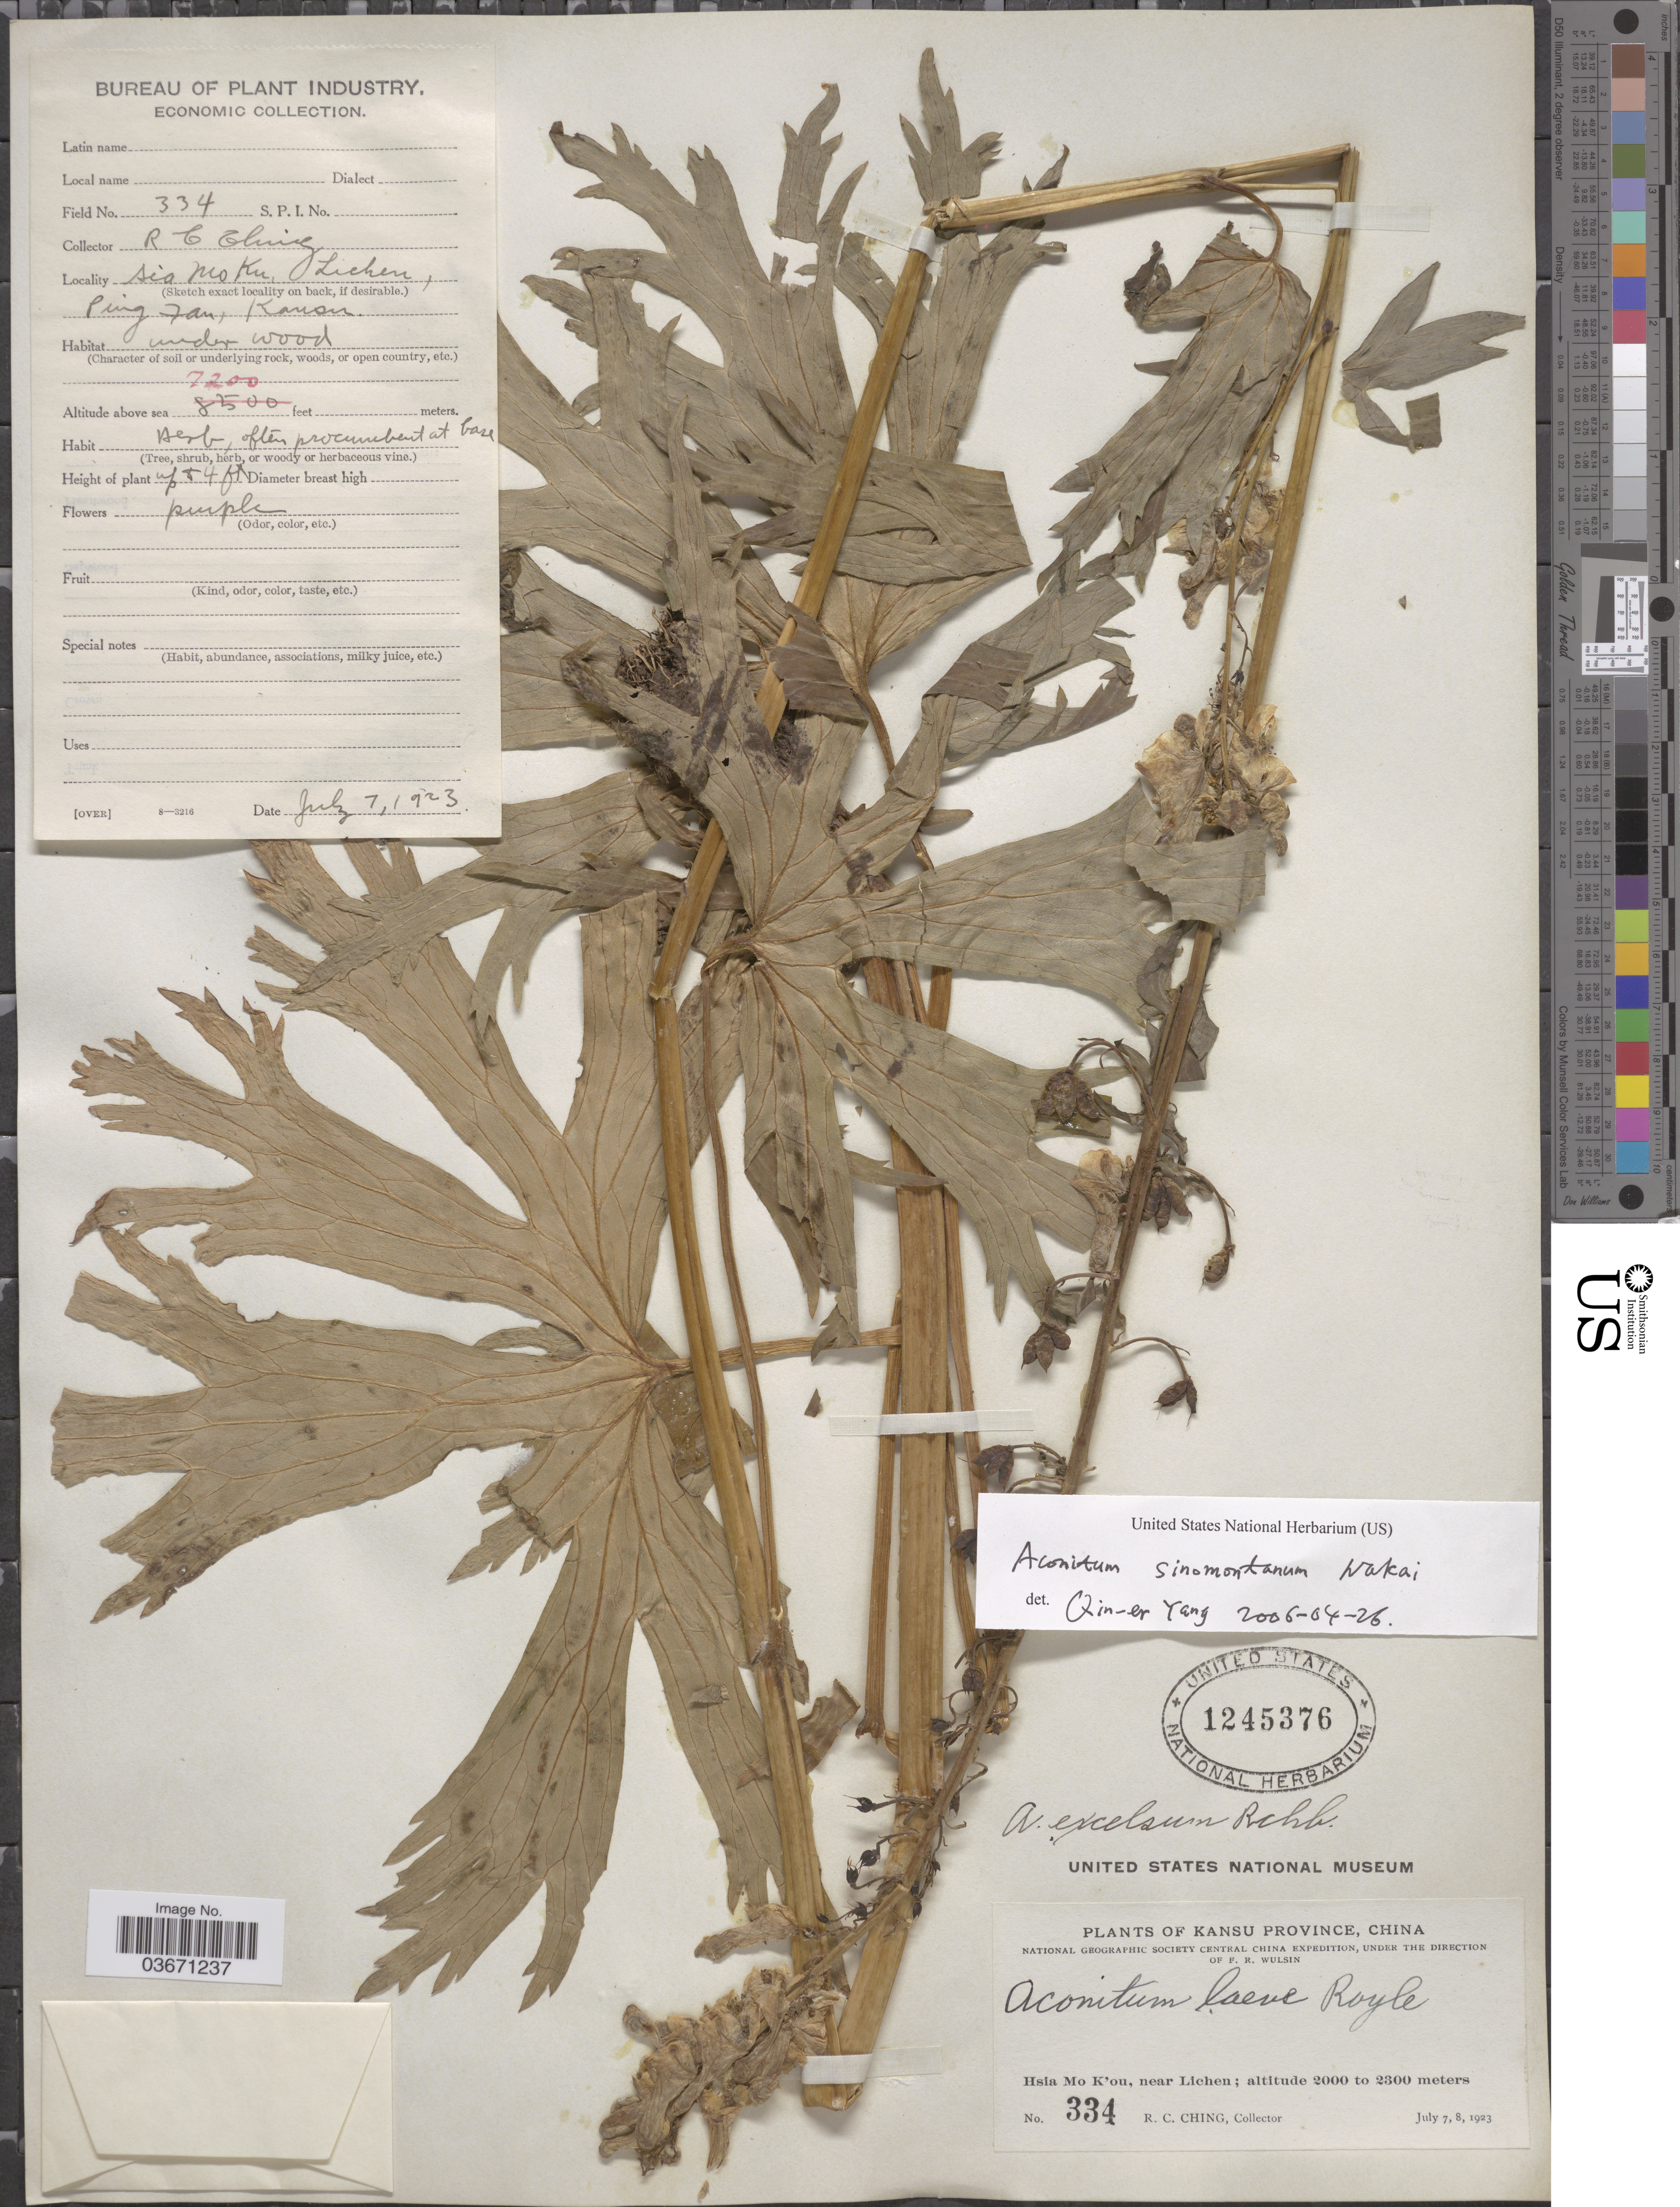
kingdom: Plantae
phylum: Tracheophyta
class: Magnoliopsida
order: Ranunculales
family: Ranunculaceae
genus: Aconitum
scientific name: Aconitum sinomontanum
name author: Nakai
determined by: Yang, Q. E.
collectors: R. C. Ching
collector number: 334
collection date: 1923-07-07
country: China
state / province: Gansu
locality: Kansu Province. Hsia Mo K'ou, near Lichen. Sia Mo Ku, Lichen, Ping Fan.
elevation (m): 2195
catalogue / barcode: US 1245376